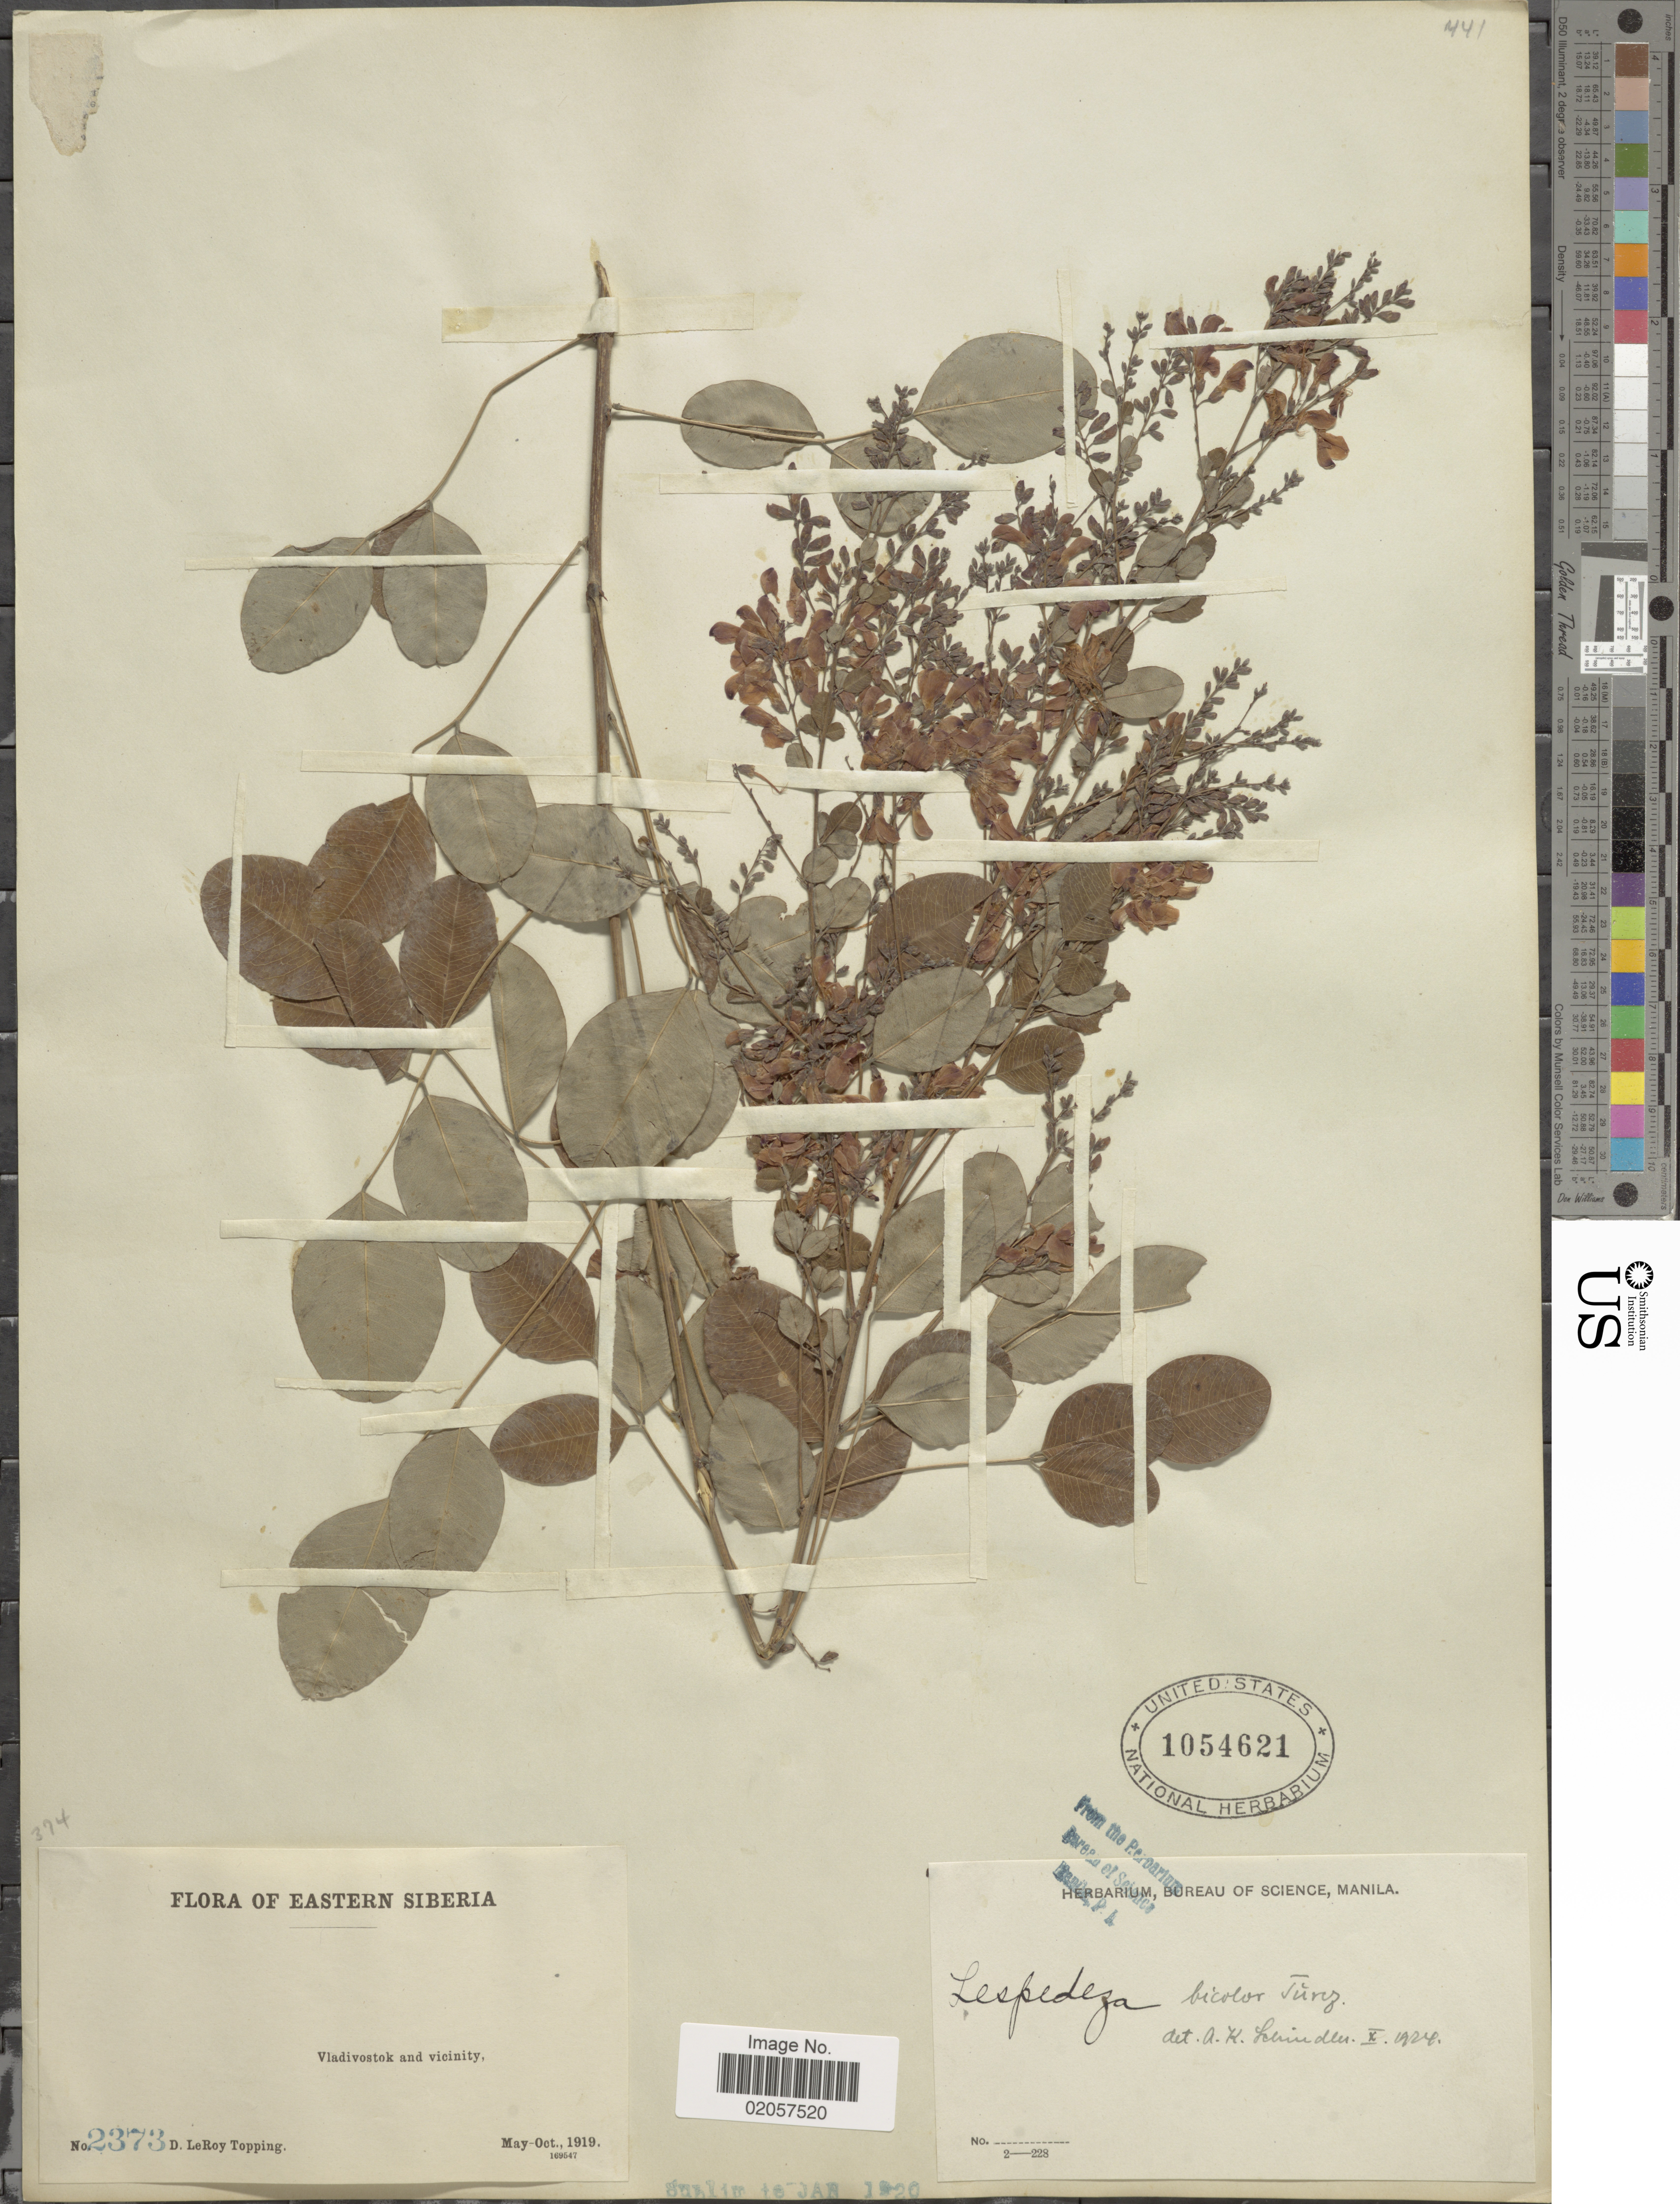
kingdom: Plantae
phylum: Tracheophyta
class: Magnoliopsida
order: Fabales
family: Fabaceae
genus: Lespedeza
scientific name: Lespedeza bicolor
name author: Turcz.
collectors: D. L. Topping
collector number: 2373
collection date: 1919-05/1919-10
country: Russian Federation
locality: Eastern Siberia. Valdivostok and vicinity.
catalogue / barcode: US 1054621